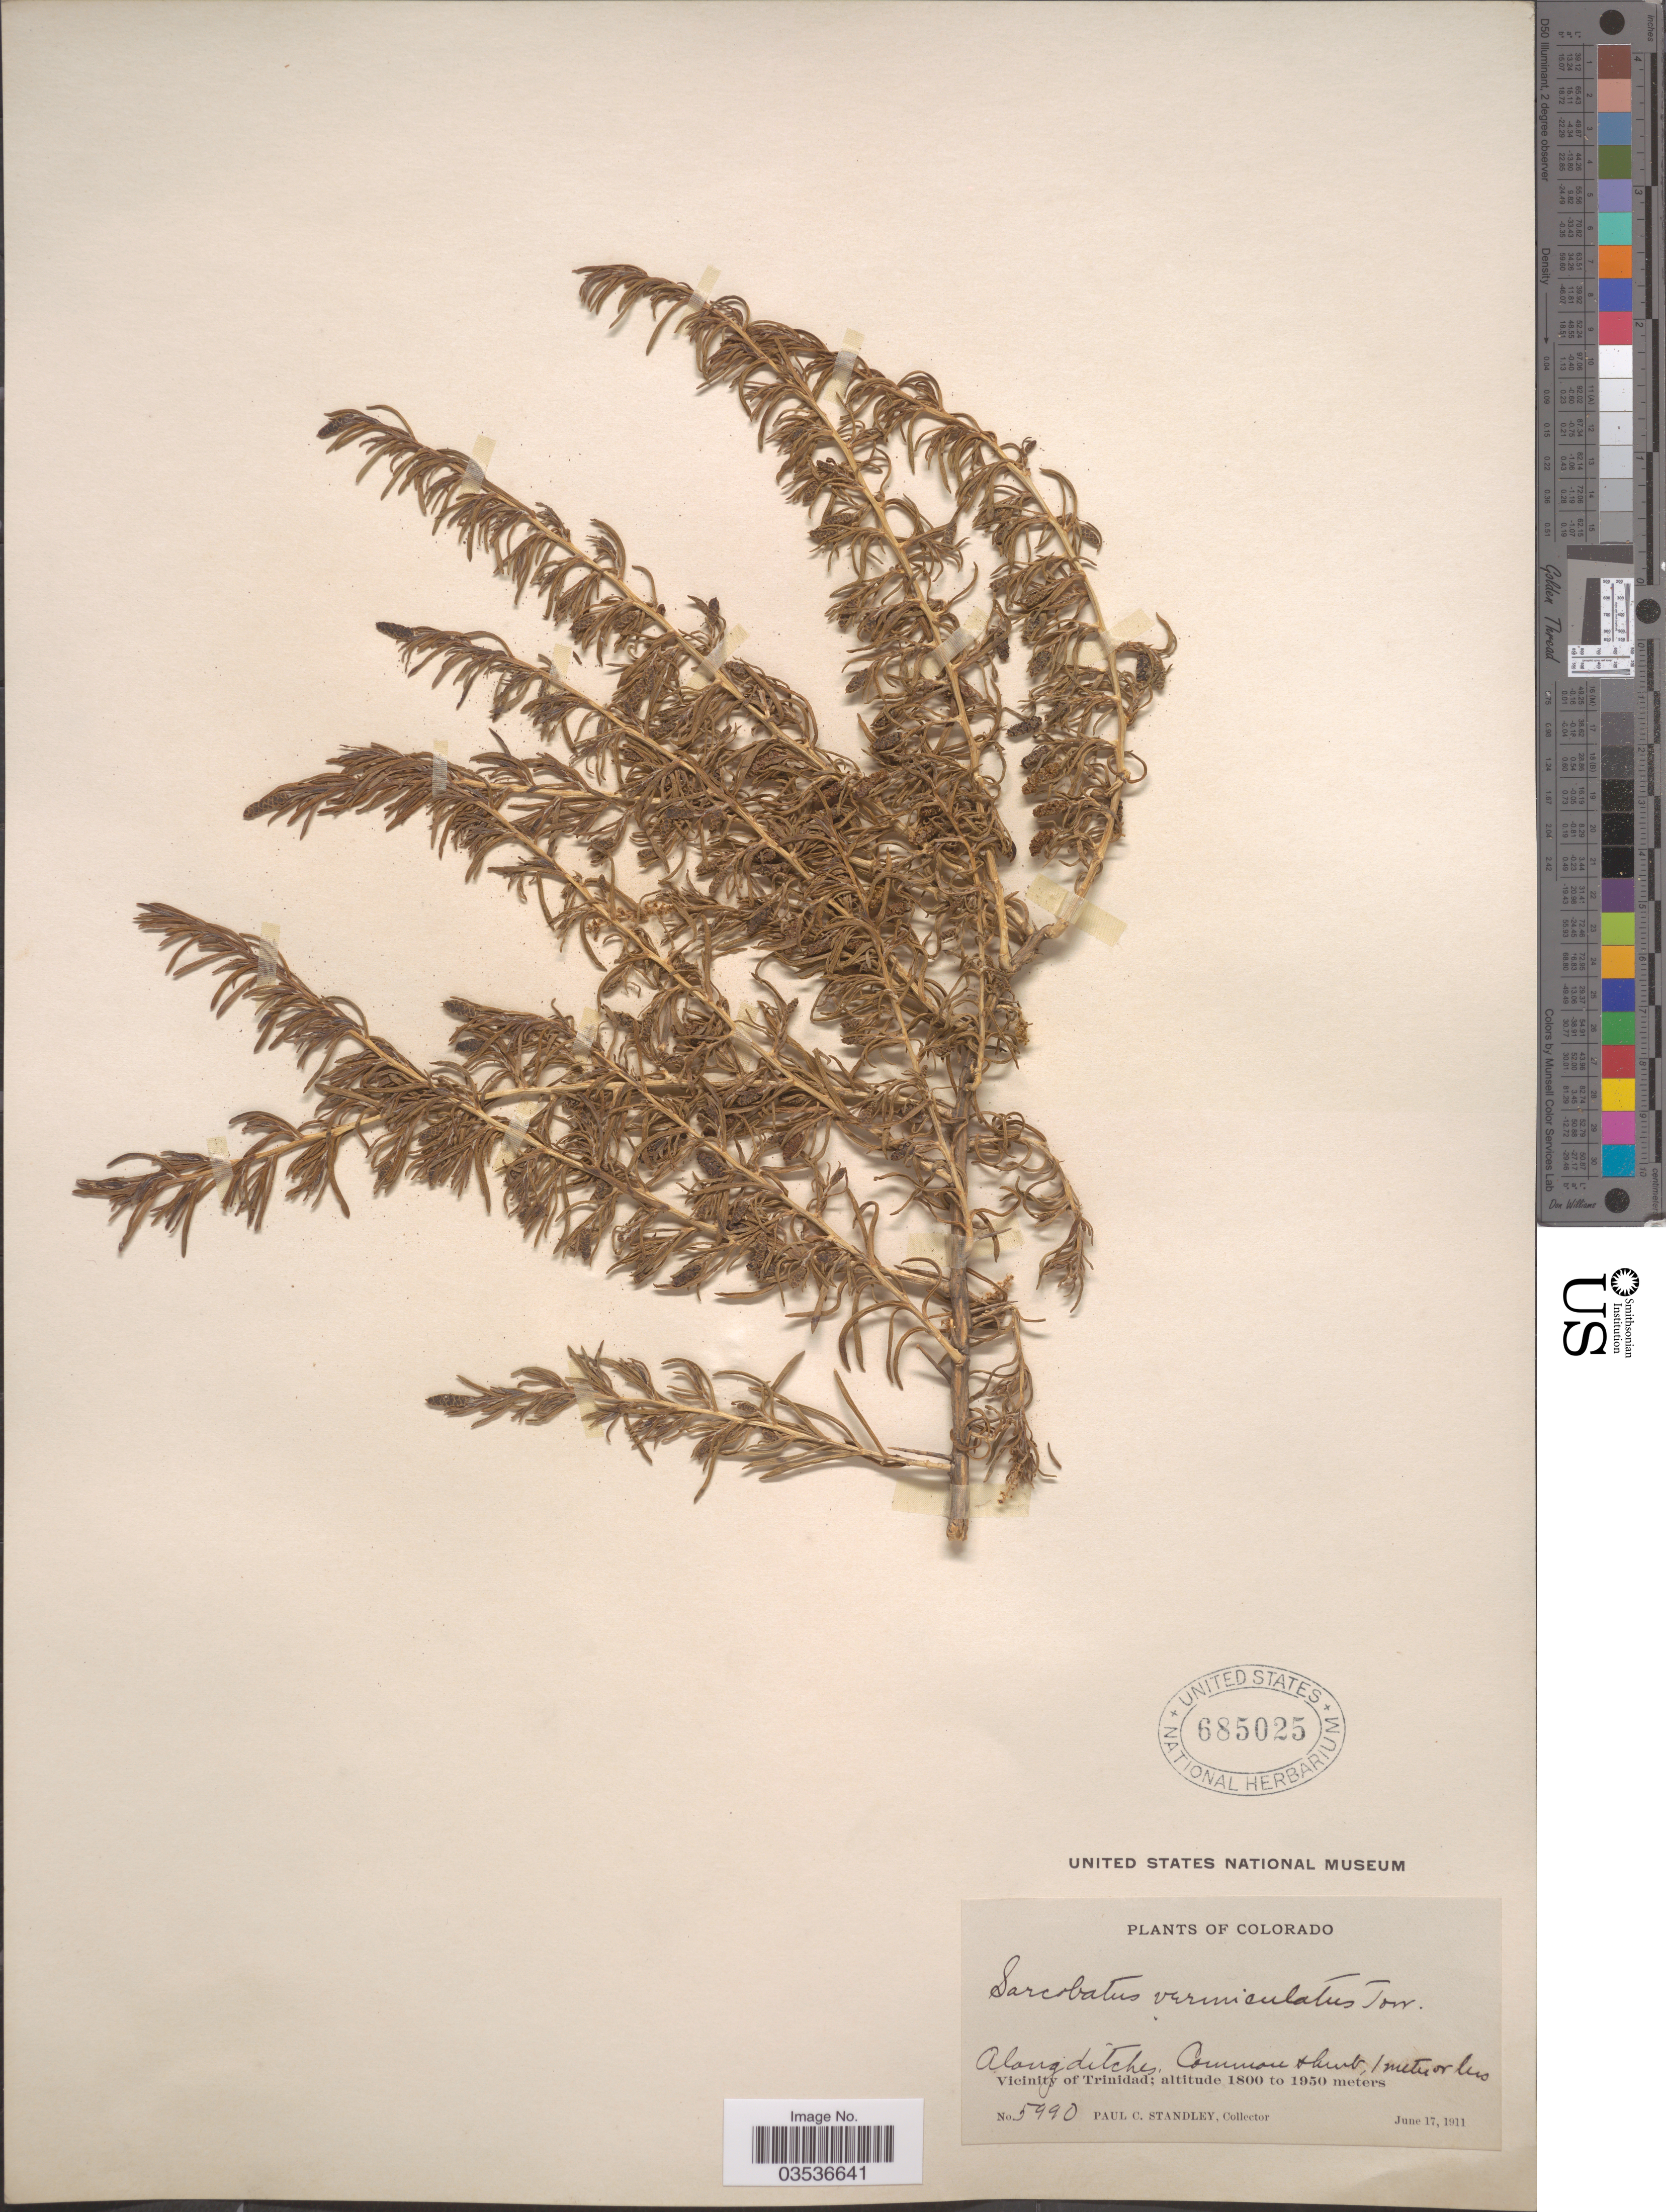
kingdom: Plantae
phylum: Tracheophyta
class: Magnoliopsida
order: Caryophyllales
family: Sarcobataceae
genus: Sarcobatus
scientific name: Sarcobatus vermiculatus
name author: (Hook.) Torr.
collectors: P. C. Standley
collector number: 5990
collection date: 1911-06-17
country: United States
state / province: Colorado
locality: Vicinity of Trinidad.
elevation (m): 1800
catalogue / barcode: US 685025